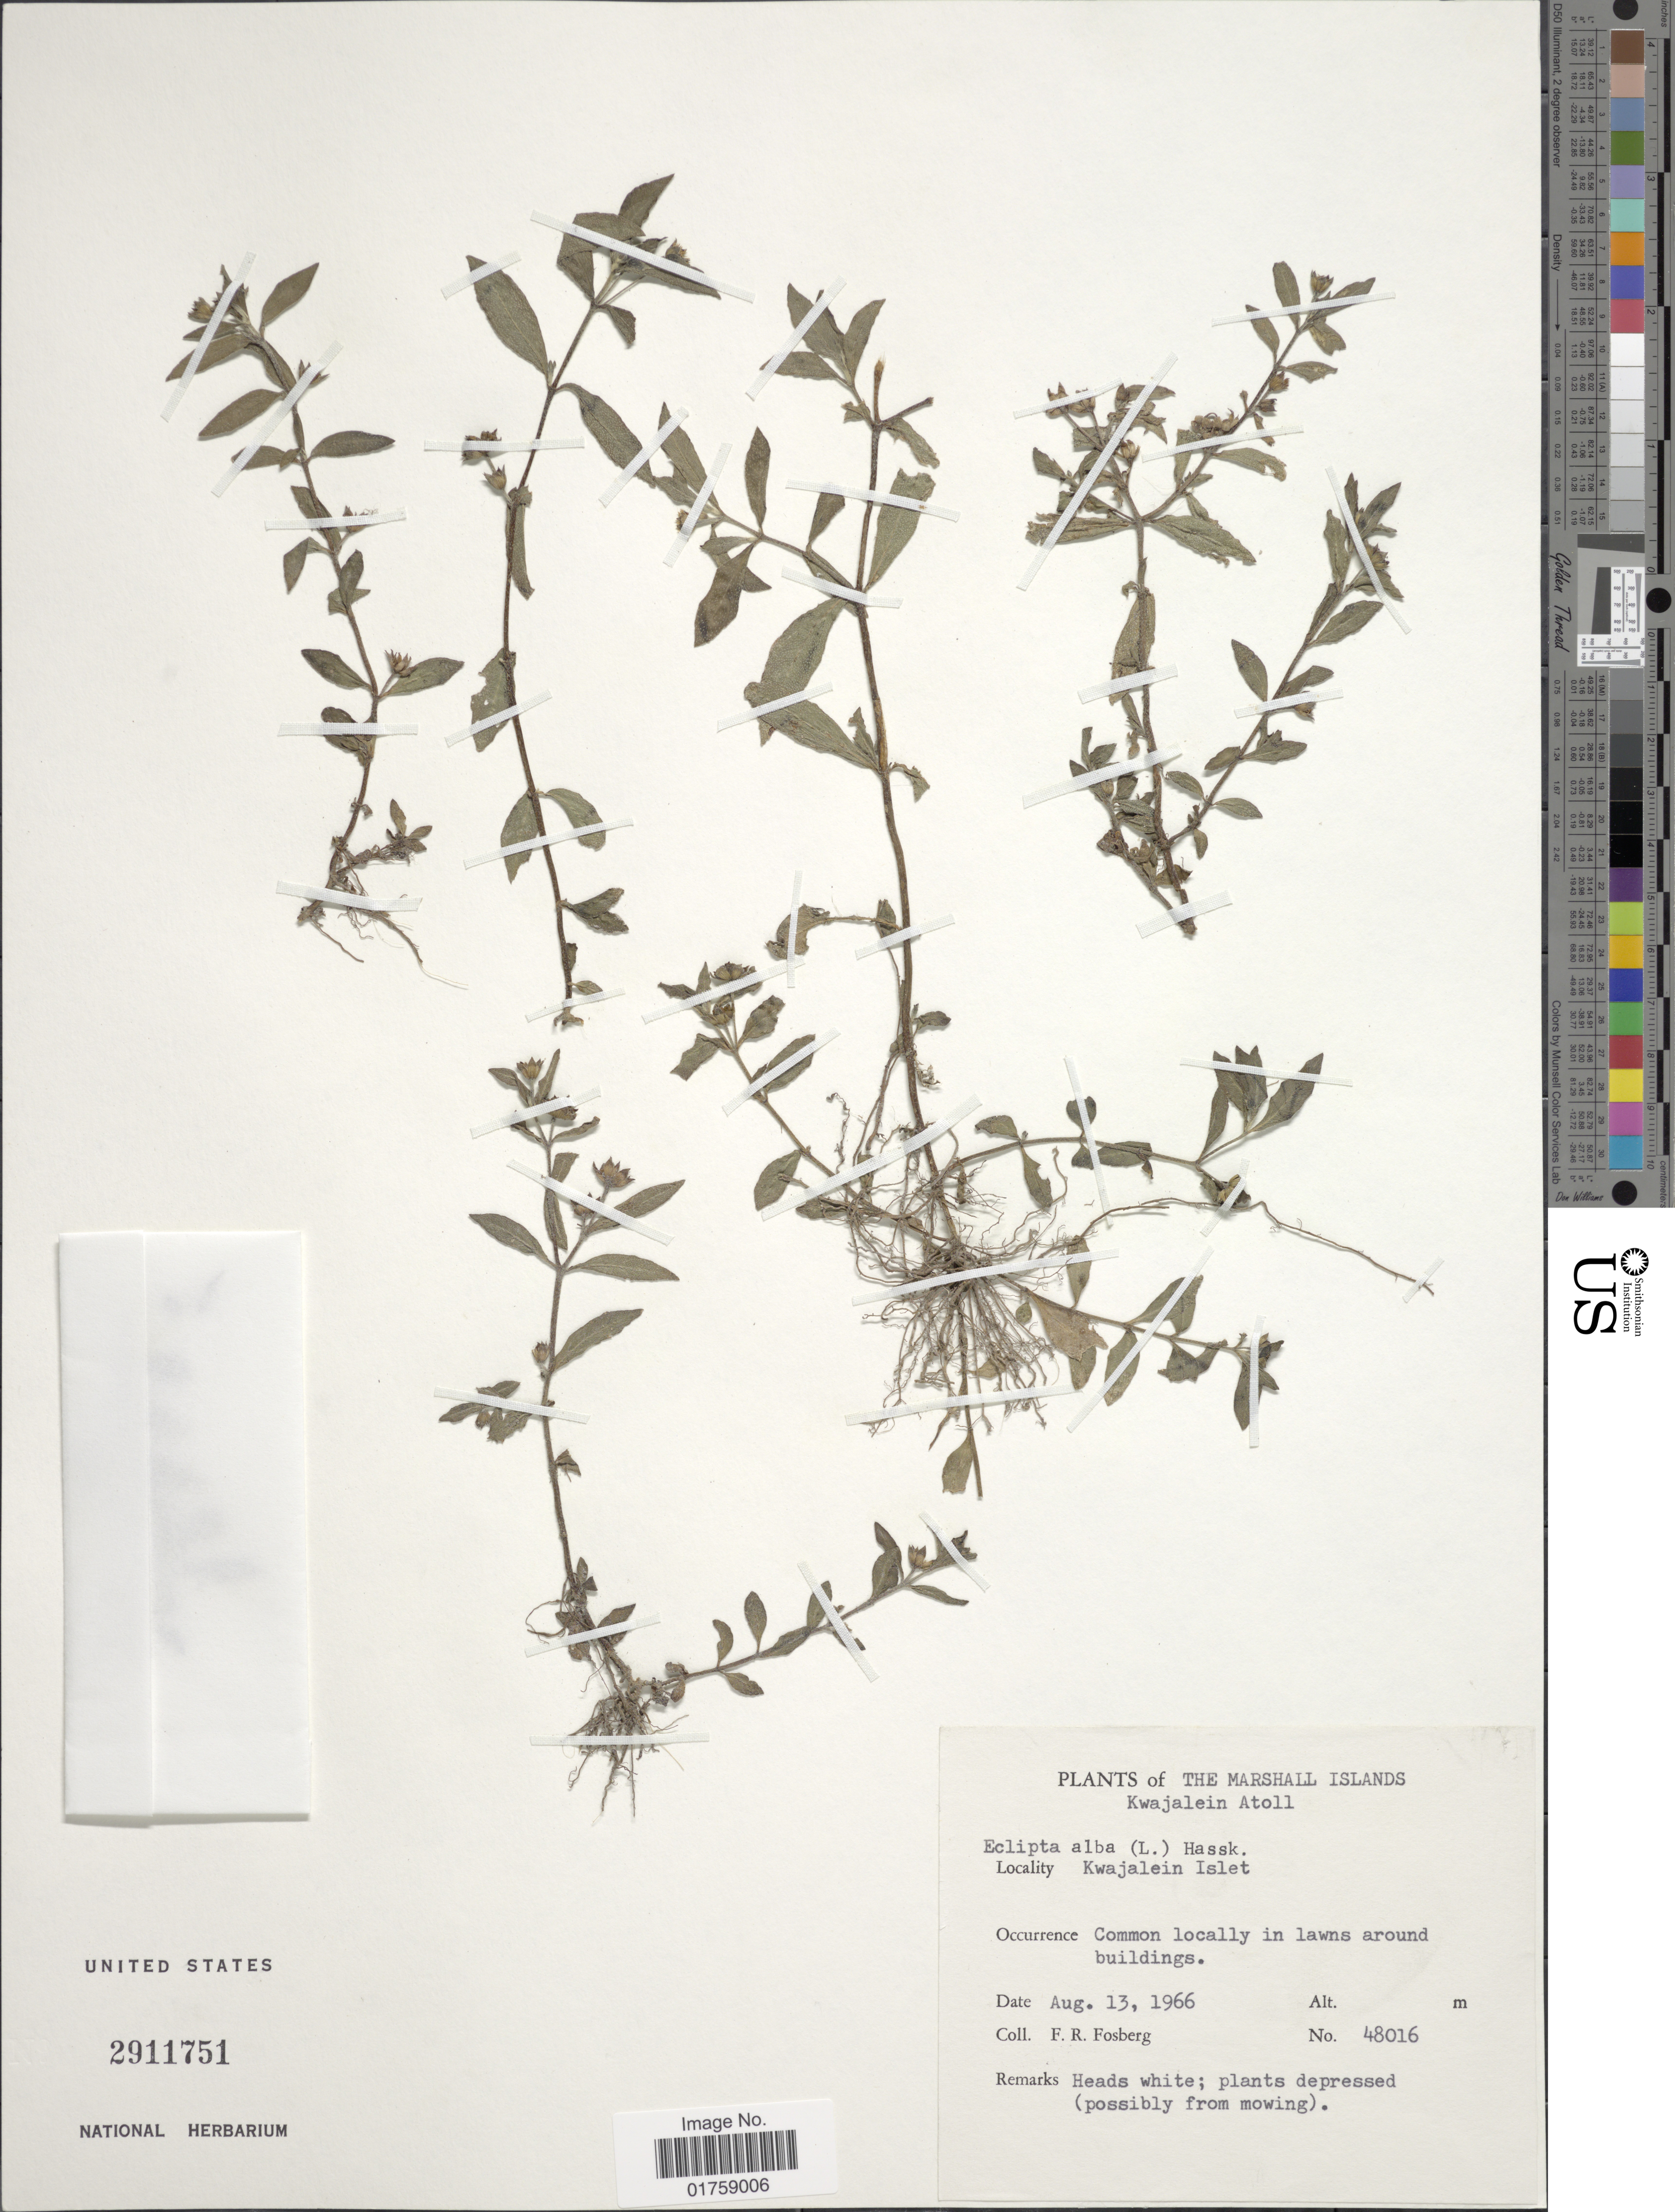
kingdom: Plantae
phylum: Tracheophyta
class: Magnoliopsida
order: Asterales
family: Asteraceae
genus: Eclipta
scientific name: Eclipta alba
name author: (L.) Hassk.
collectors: F. R. Fosberg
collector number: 48016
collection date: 1966-08-13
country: Marshall Islands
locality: The Marshall Islands. Kwajalein Atoll. Kwaja;lein Islet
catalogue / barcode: US 2911751